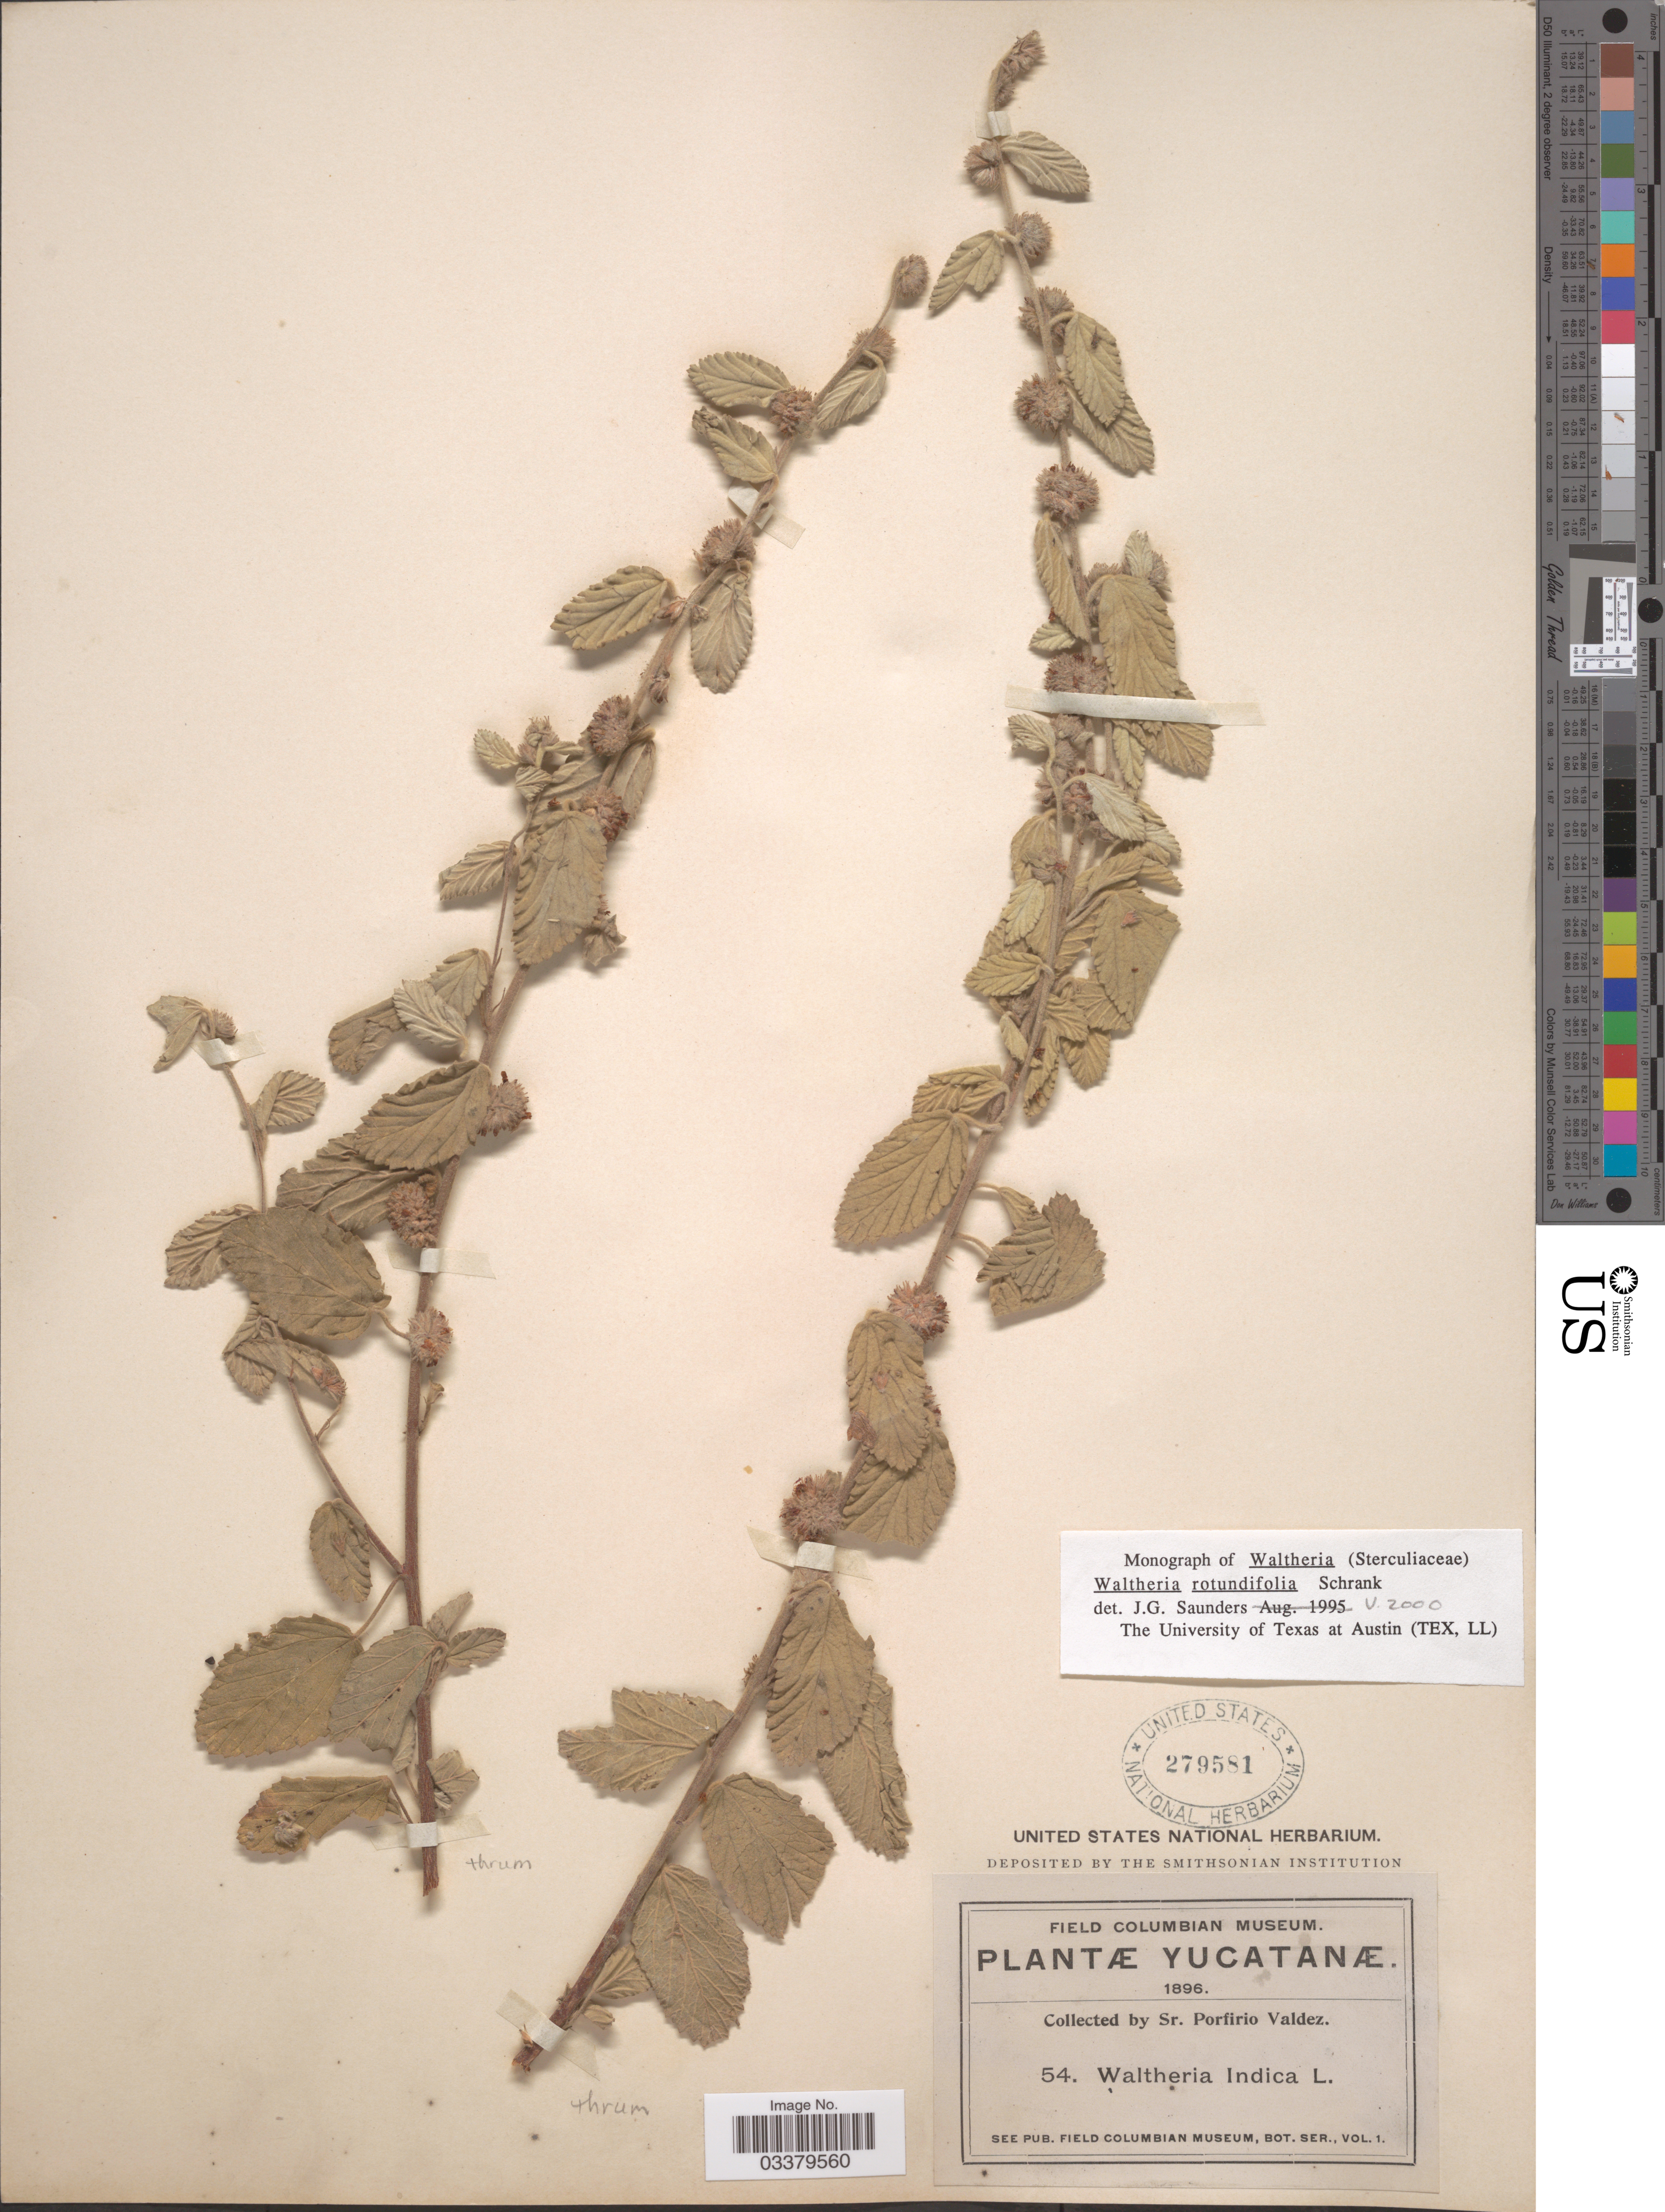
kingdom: Plantae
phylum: Tracheophyta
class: Magnoliopsida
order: Malvales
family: Malvaceae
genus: Waltheria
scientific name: Waltheria rotundifolia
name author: Schrank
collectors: P. Valdez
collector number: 54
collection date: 1896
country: Mexico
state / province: Yucatán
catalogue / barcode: US 279581